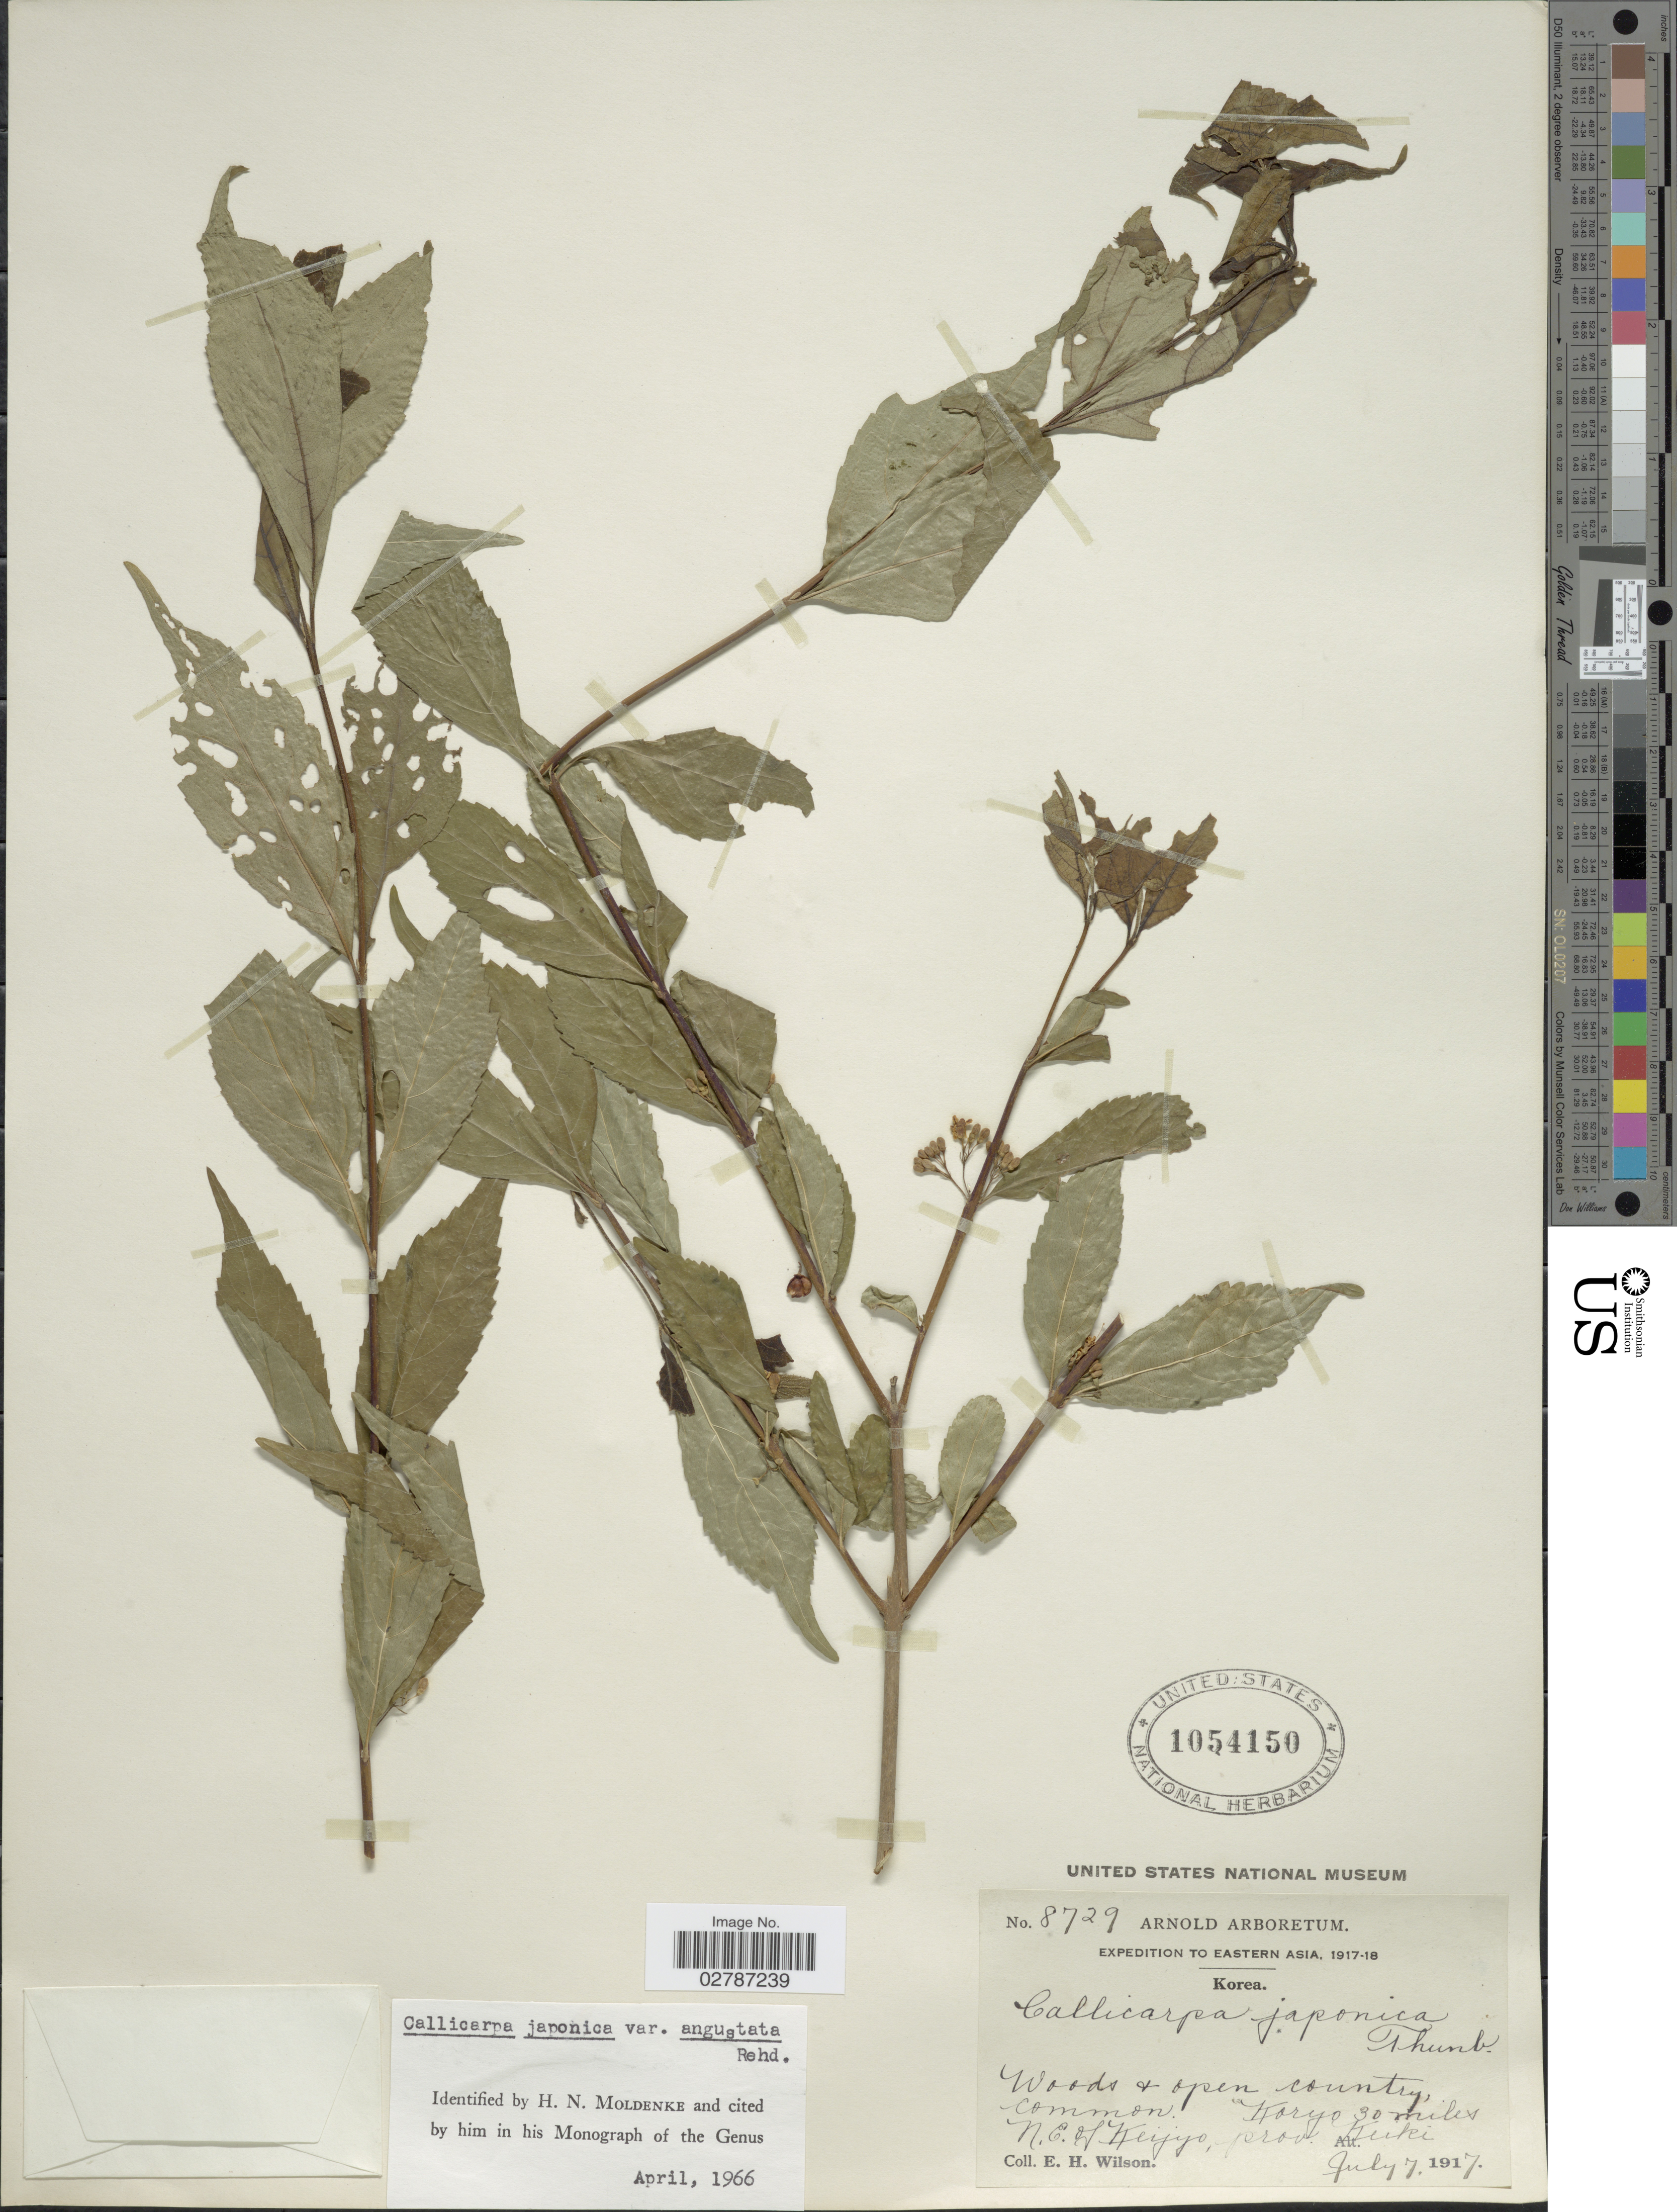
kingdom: Plantae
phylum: Tracheophyta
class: Magnoliopsida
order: Lamiales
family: Lamiaceae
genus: Callicarpa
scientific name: Callicarpa japonica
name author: Thunb.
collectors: E. Wilson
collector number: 8729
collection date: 1917-07-07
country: South Korea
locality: Eastern Asia. Woods & open country, common. Koryo 30 miles N.E. of Keijyo, prov. Kuki.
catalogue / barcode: US 1054150